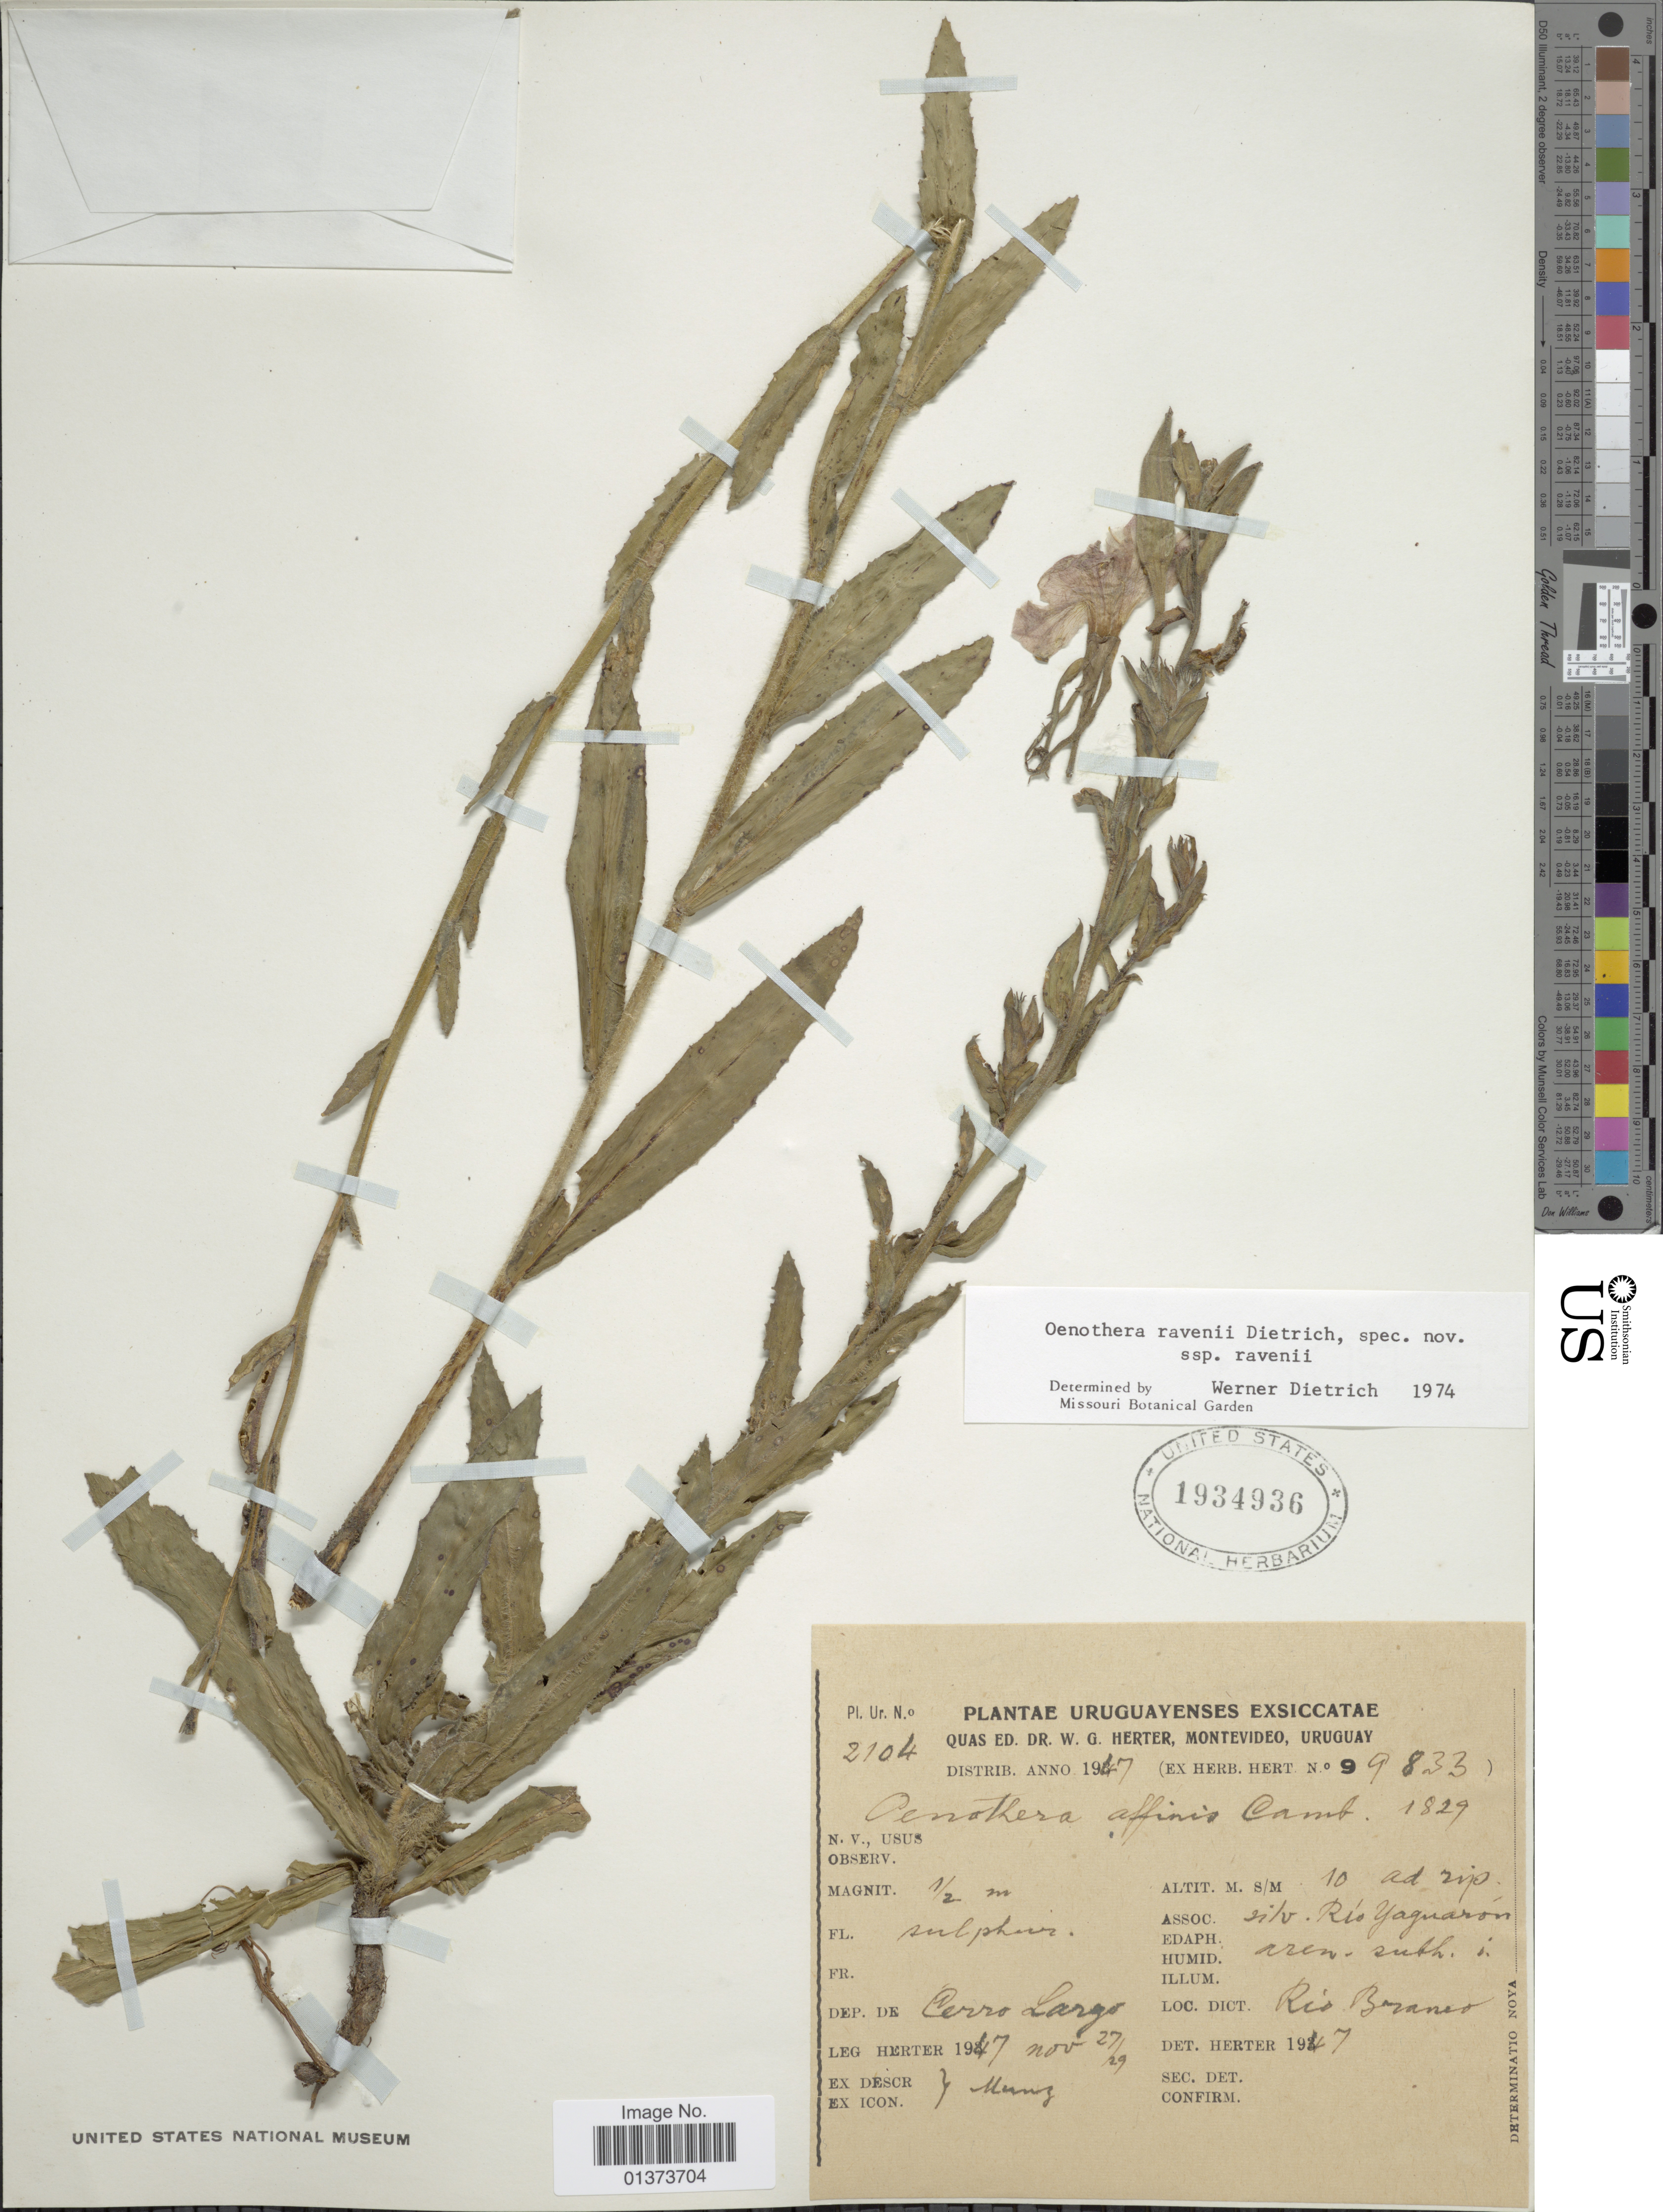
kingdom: Plantae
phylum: Tracheophyta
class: Magnoliopsida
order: Myrtales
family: Onagraceae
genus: Oenothera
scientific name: Oenothera ravenii subsp. ravenii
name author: W. Dietr.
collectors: W. G. Herter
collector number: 2104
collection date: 1947-11-27/1947-11-29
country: Uruguay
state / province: Montevideo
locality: Silv. Ríp Yaguarón, Rio Branco.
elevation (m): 10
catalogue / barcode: US 1934936